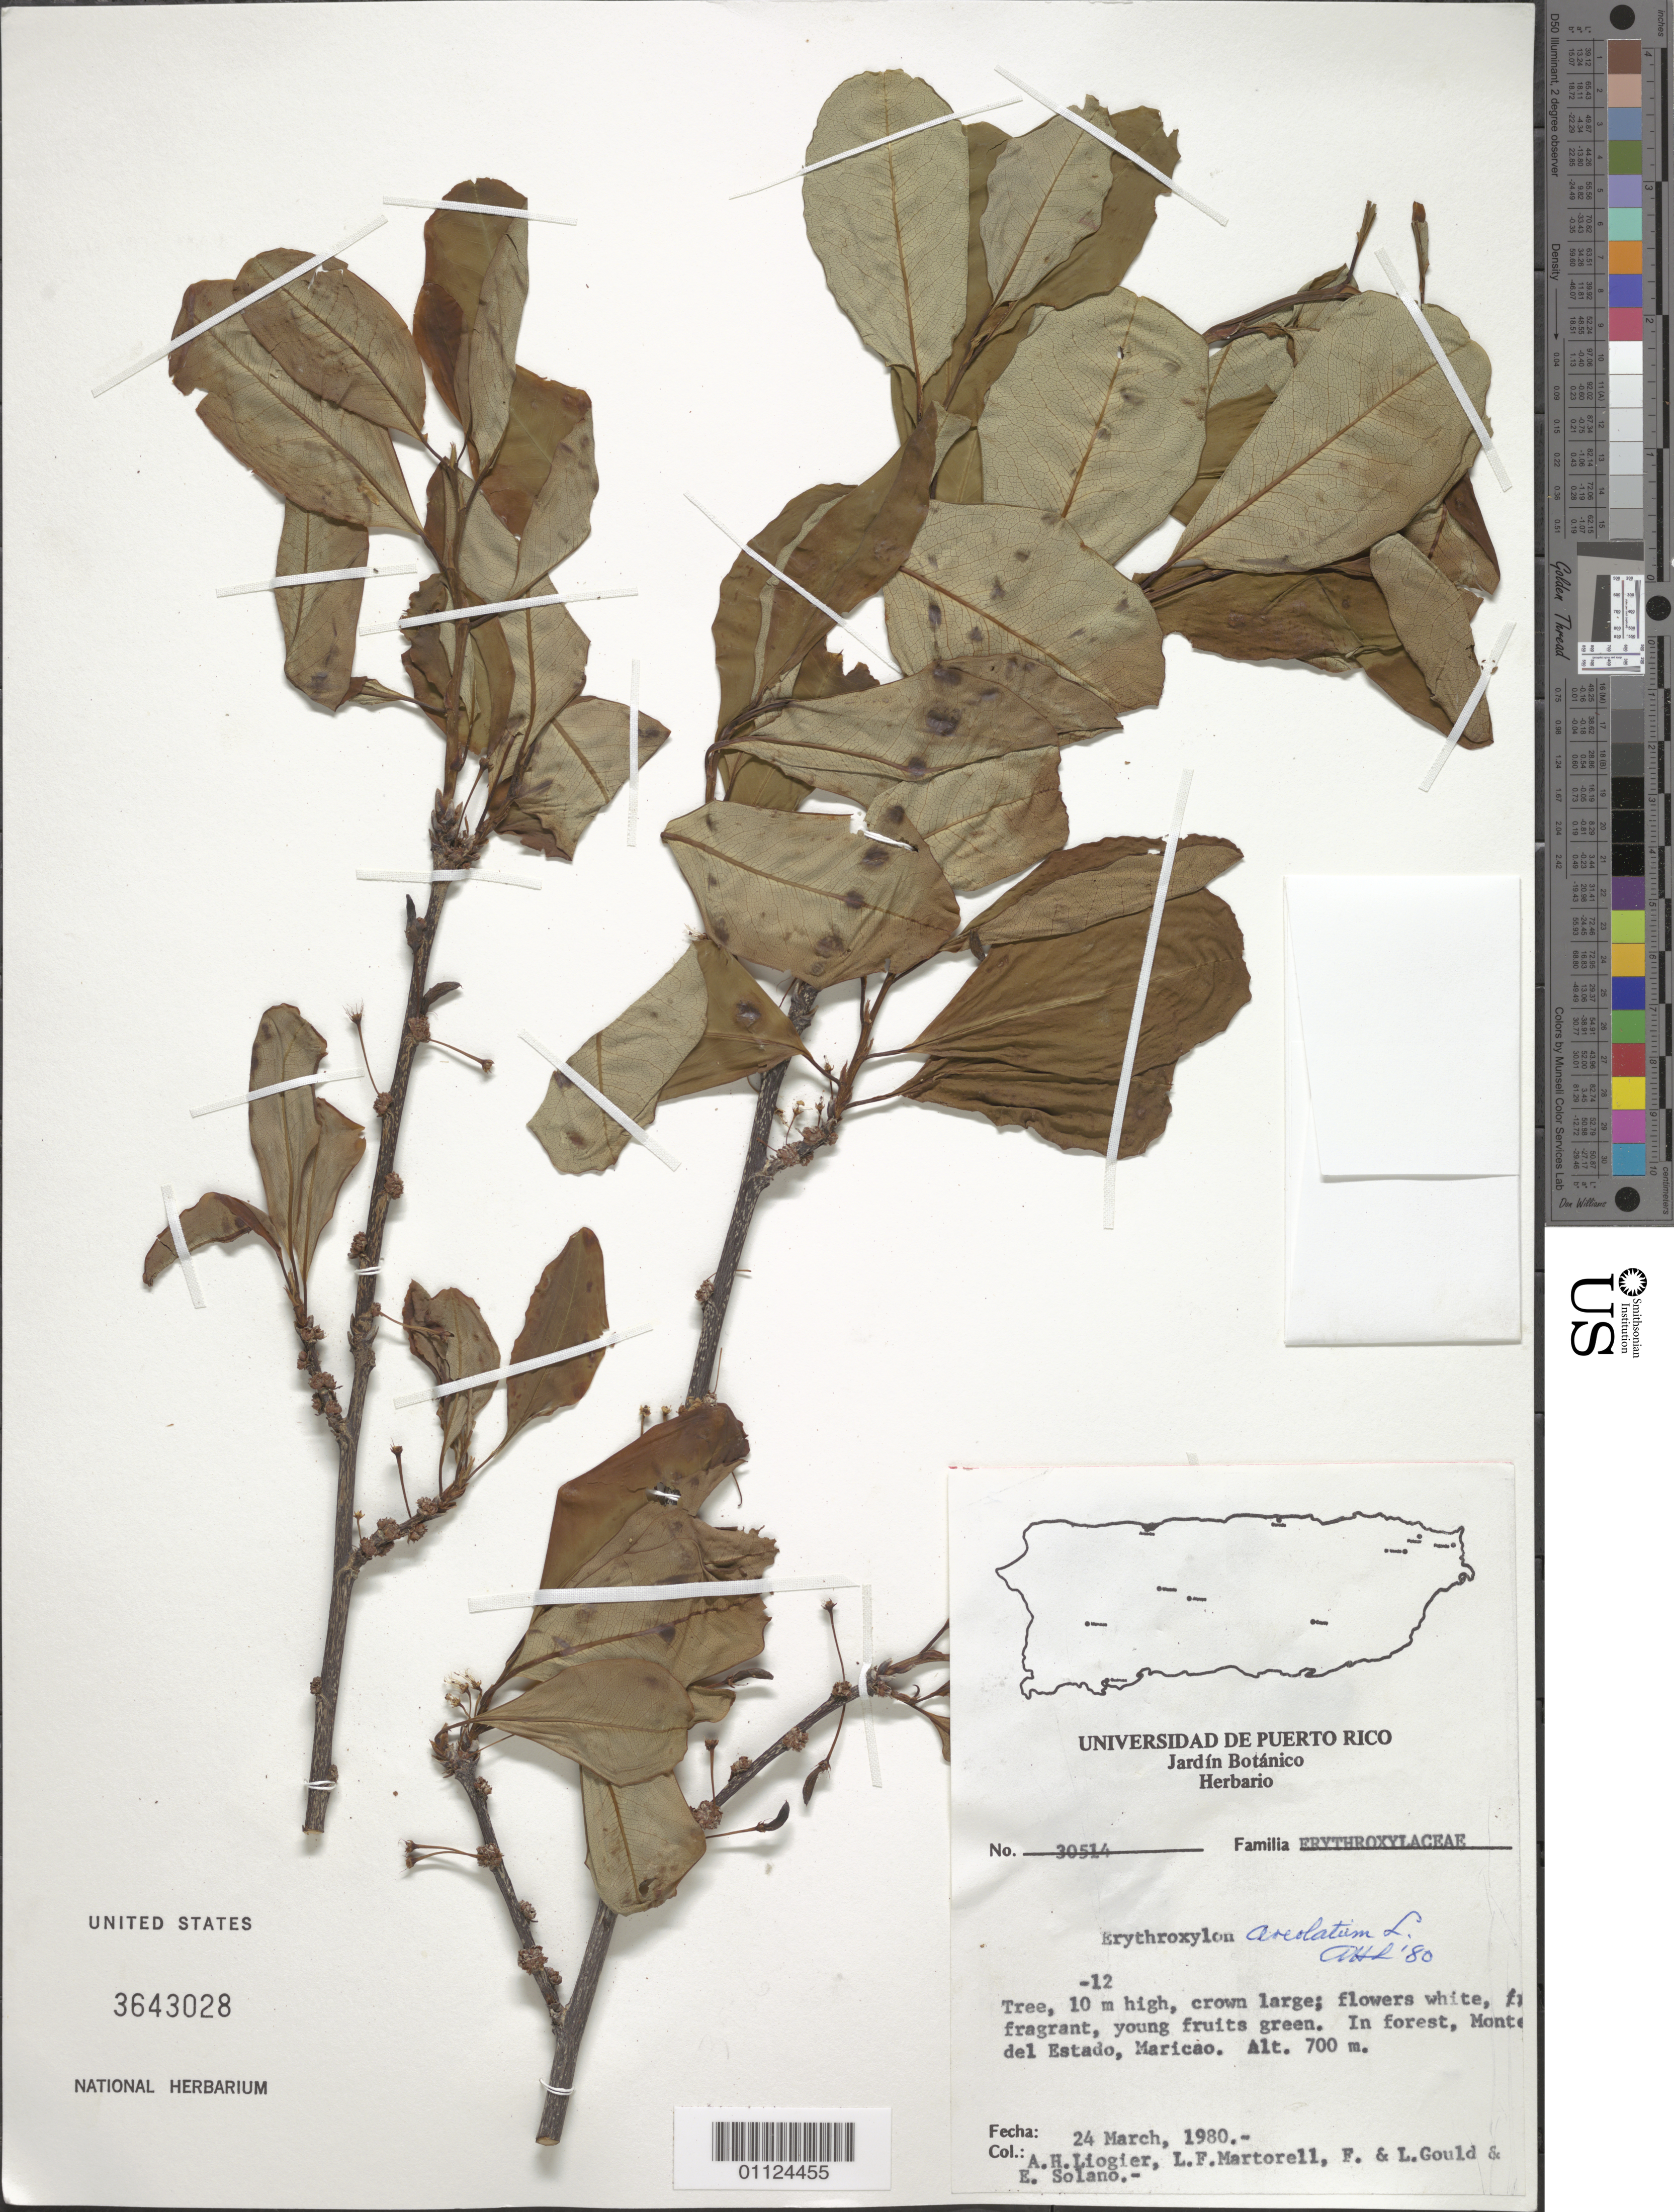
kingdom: Plantae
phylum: Tracheophyta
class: Magnoliopsida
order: Malpighiales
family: Erythroxylaceae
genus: Erythroxylum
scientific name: Erythroxylum areolatum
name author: L.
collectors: A. H. Liogier, L. Martorell, L. Gould & E. Solano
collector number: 30514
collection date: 1980-03-24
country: Puerto Rico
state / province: Maricao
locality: Monte del Estado.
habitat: In forest.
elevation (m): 700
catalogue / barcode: US 3643028